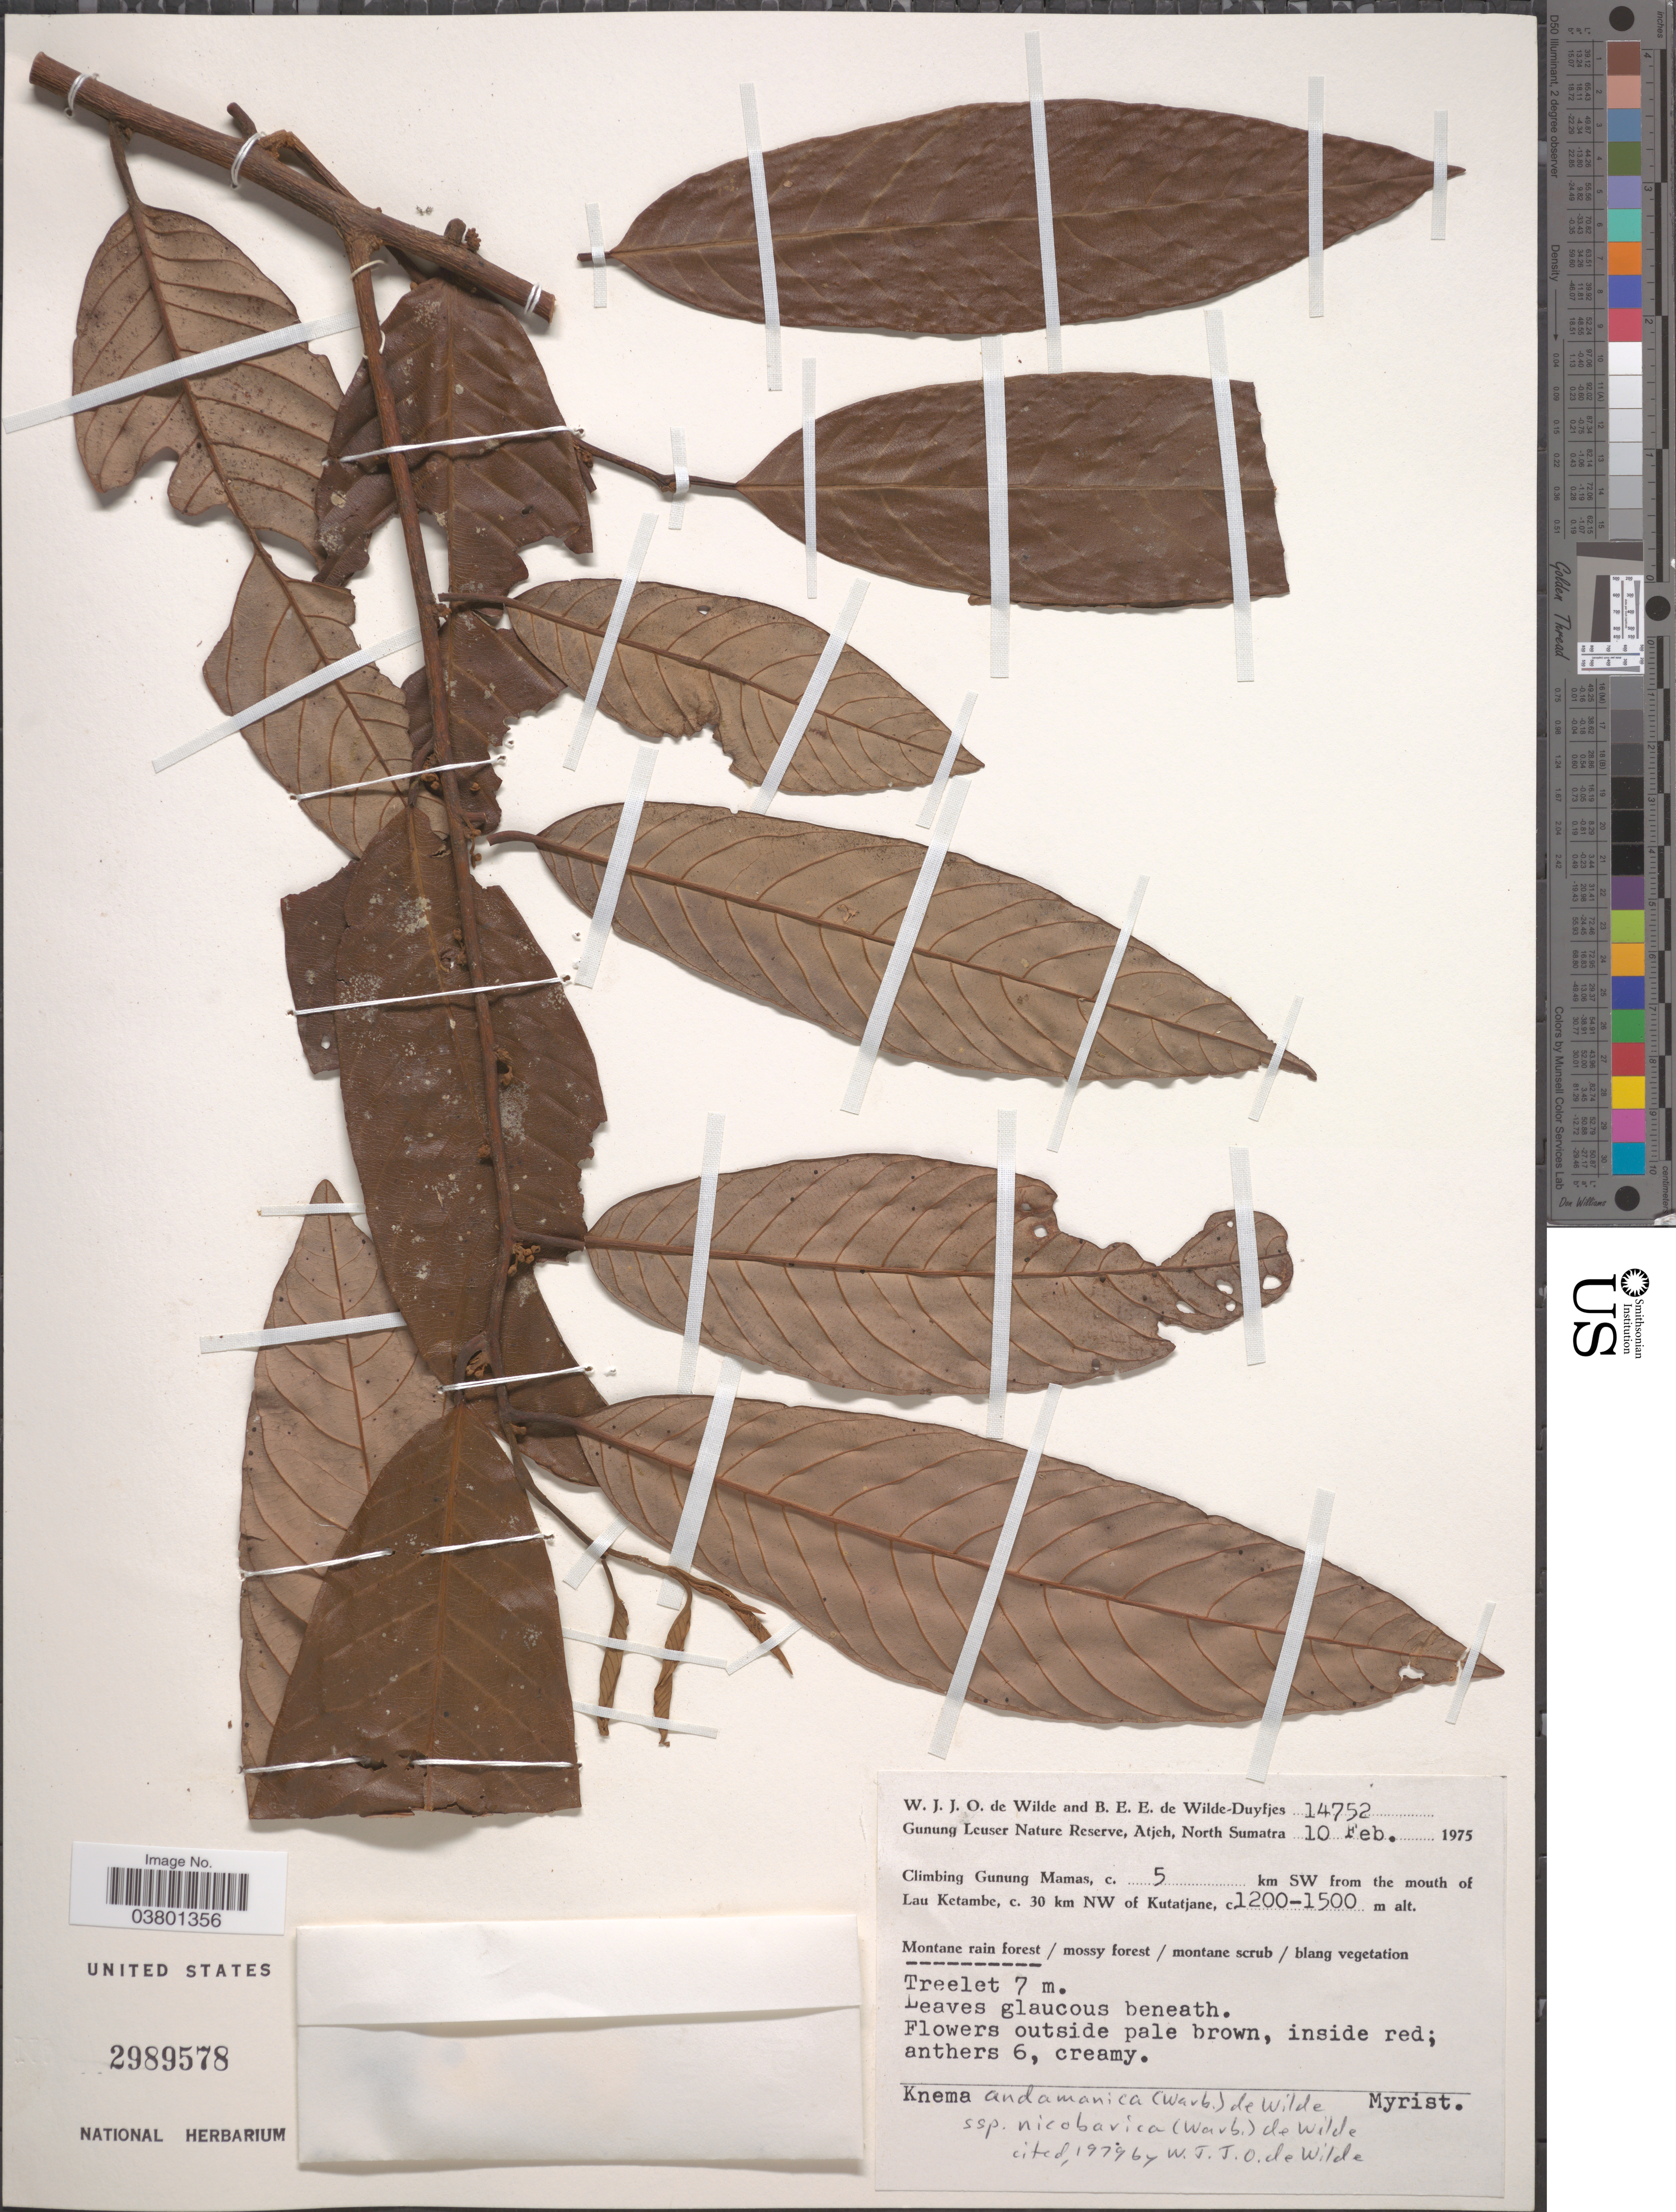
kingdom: Plantae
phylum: Tracheophyta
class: Magnoliopsida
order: Magnoliales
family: Myristicaceae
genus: Knema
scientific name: Knema andamanica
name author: (Warb.) W.J. de Wilde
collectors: W. J. de Wilde & B. E. de Wilde-Duyfjes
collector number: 14752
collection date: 1975-02-10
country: Indonesia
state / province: Sumatra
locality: Gunung Leuser Nature Reserve, Atjeh, North Sumatra. Climing Gunung Mamas, c. 5 km SW from the mouth of Lau Ketambe, c. 30 km NW of Kutatjane.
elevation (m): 1200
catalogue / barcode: US 2989578